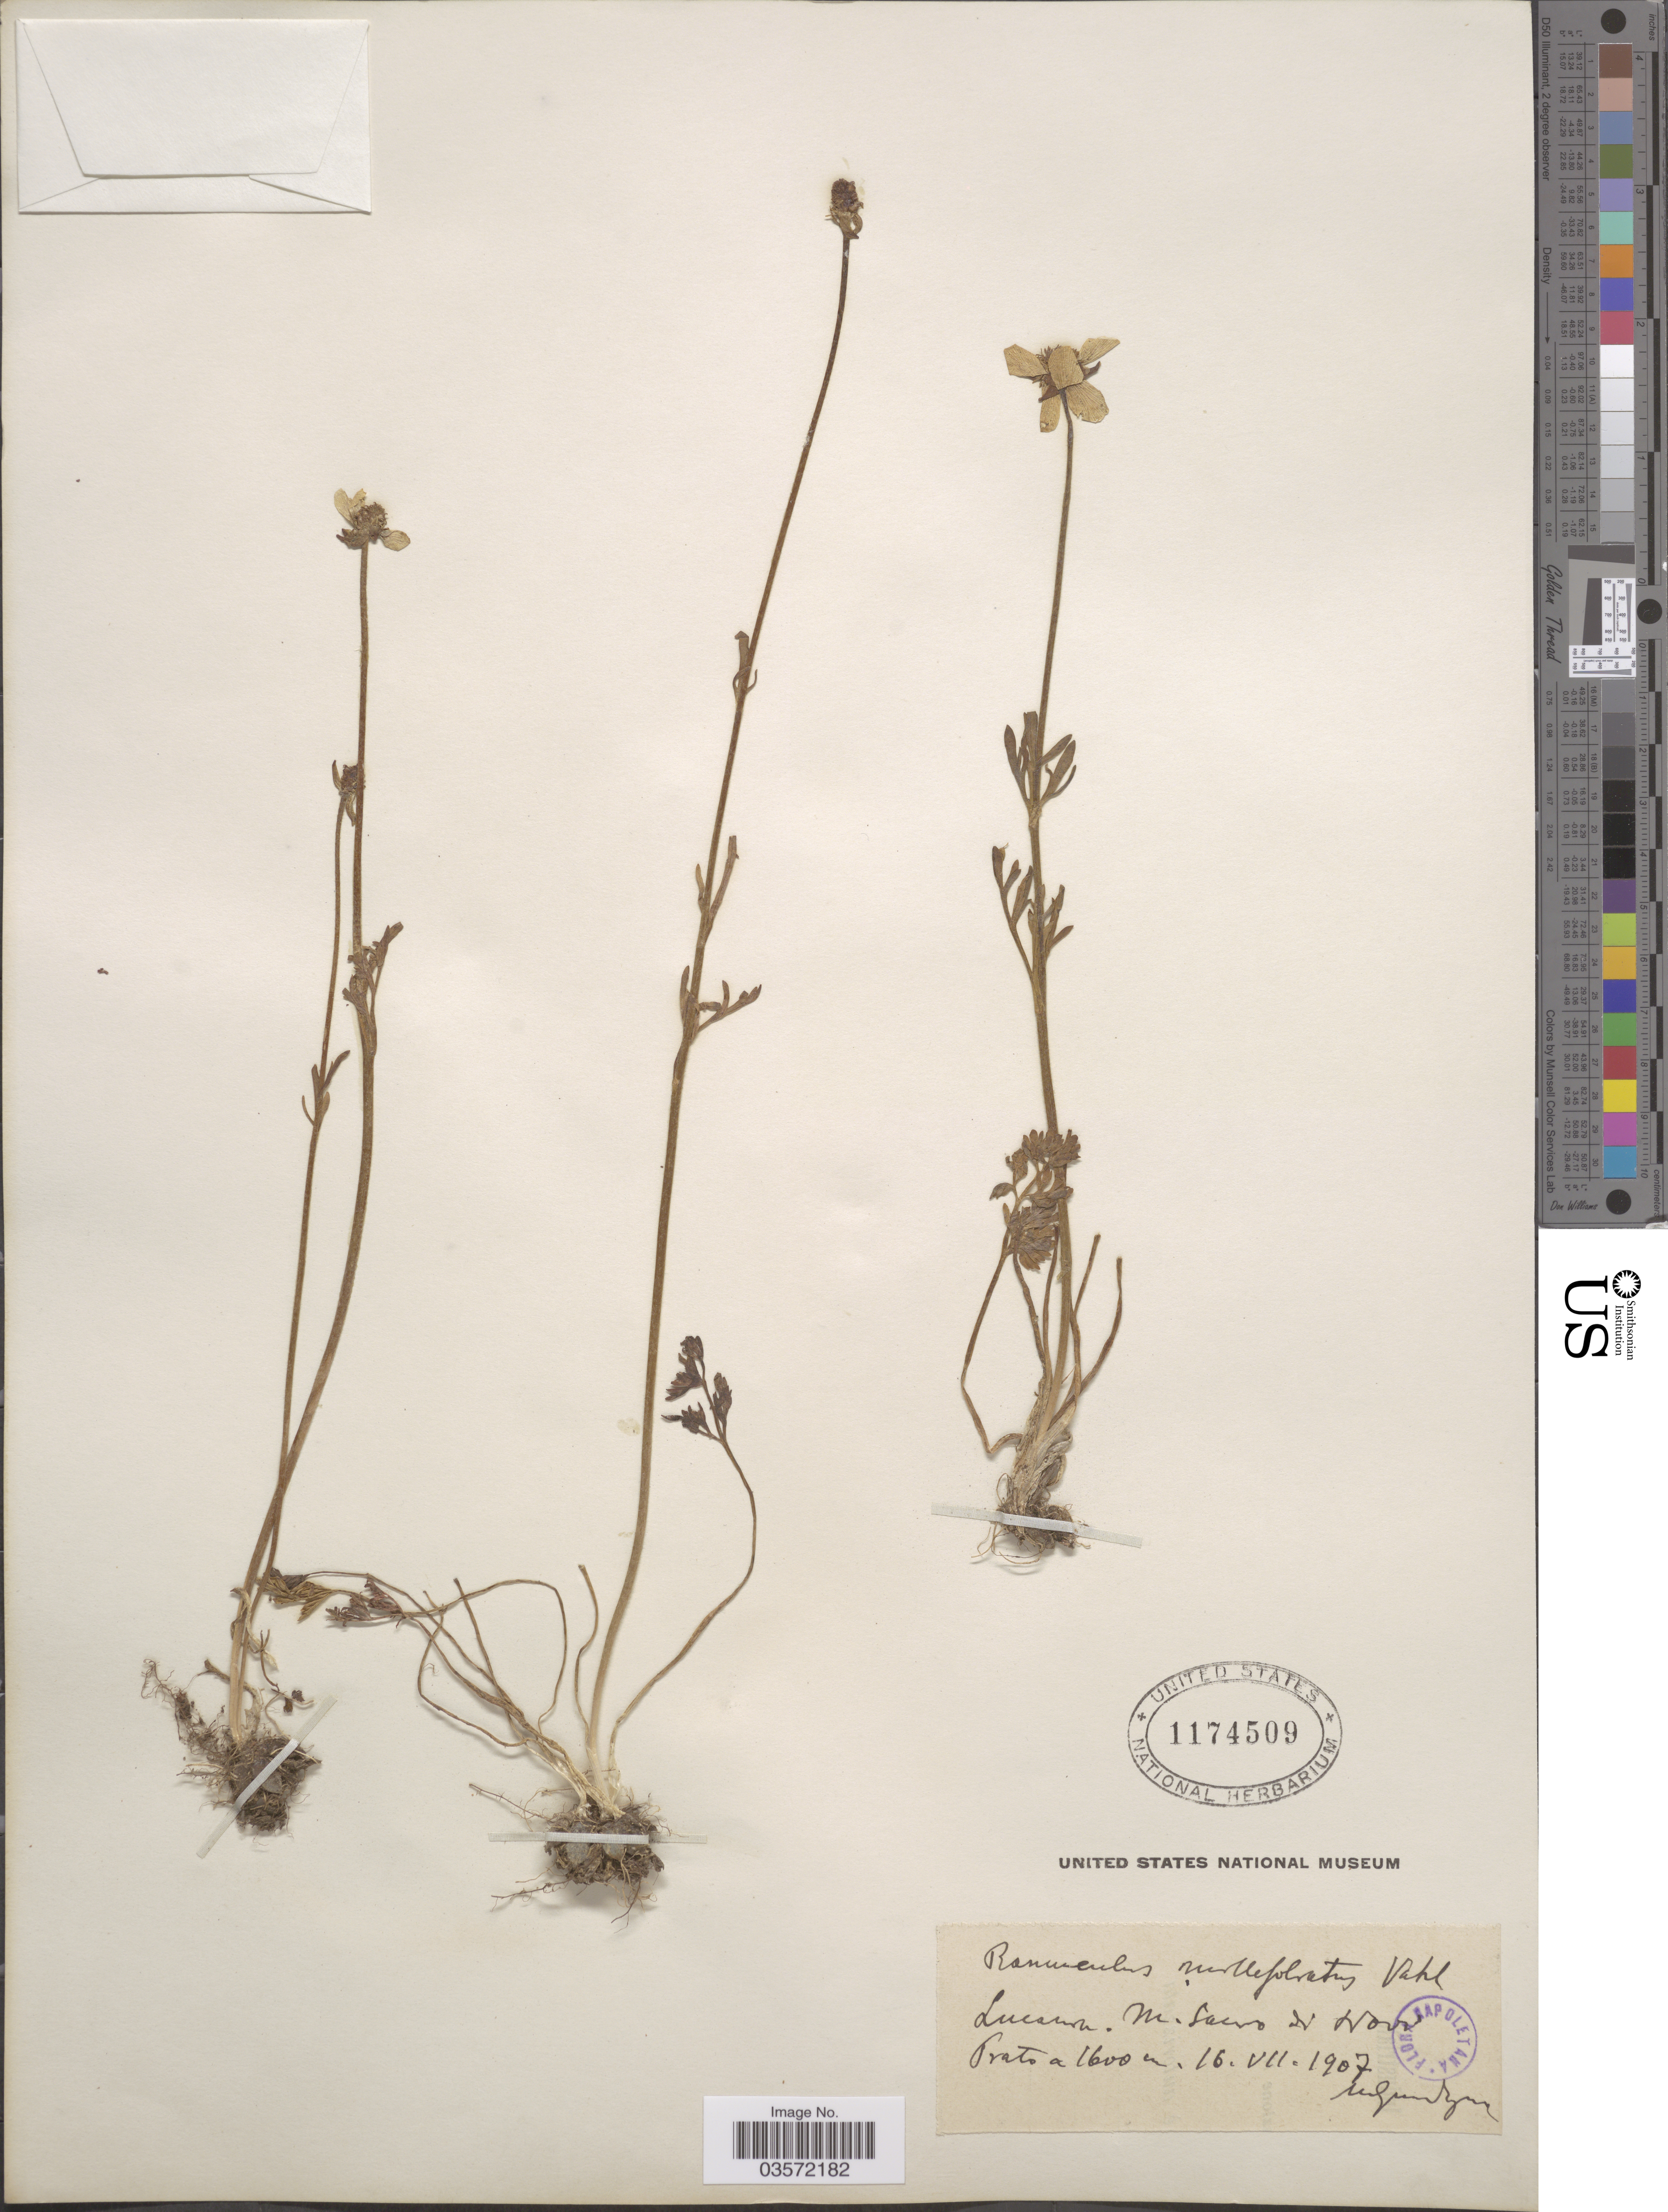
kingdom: Plantae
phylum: Tracheophyta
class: Magnoliopsida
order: Ranunculales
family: Ranunculaceae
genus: Ranunculus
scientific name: Ranunculus sp.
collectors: G. Guadagno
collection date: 1907-07-16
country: Italy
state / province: Campania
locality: Lucania, M. Sacro di Novi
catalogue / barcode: US 1174509